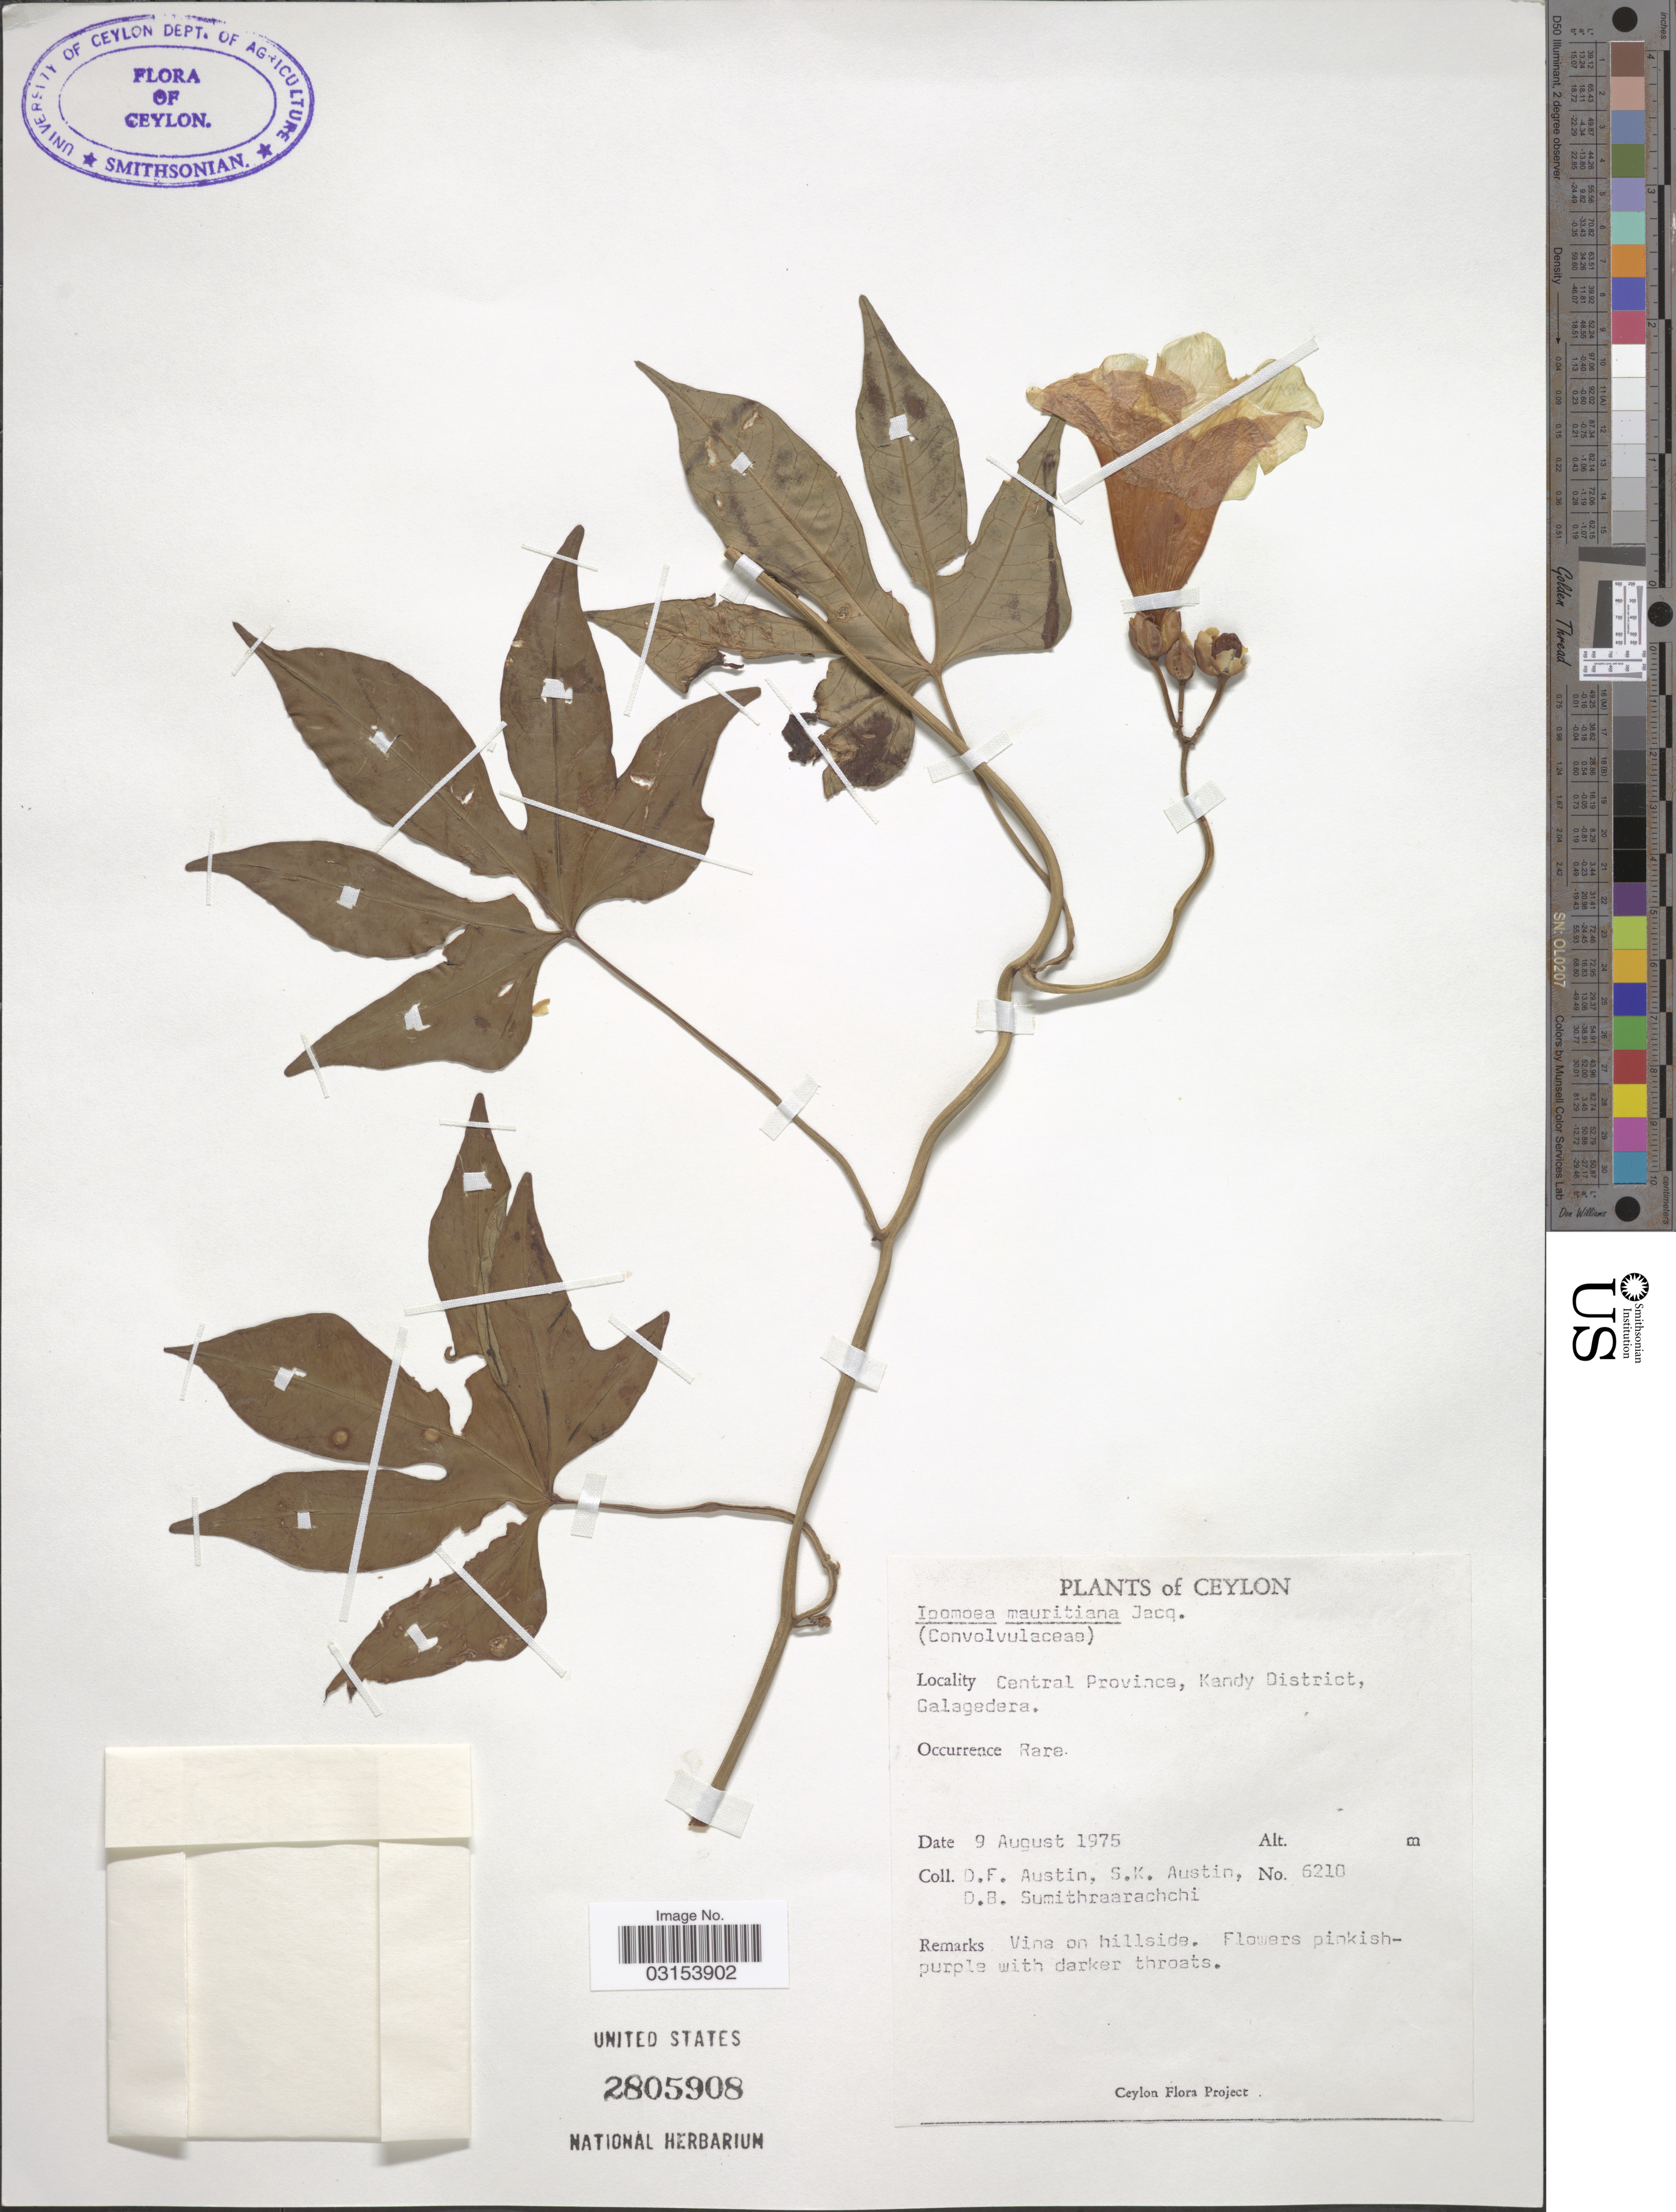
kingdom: Plantae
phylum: Tracheophyta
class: Magnoliopsida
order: Solanales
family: Convolvulaceae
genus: Ipomoea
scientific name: Ipomoea mauritiana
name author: Jacq.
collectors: D. Austin, S. Austin & D. B. Sumithraarachchi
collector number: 6210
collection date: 1975-08-09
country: Sri Lanka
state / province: Central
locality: Ceylon. Kandy District, Galagedera.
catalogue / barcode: US 2805908